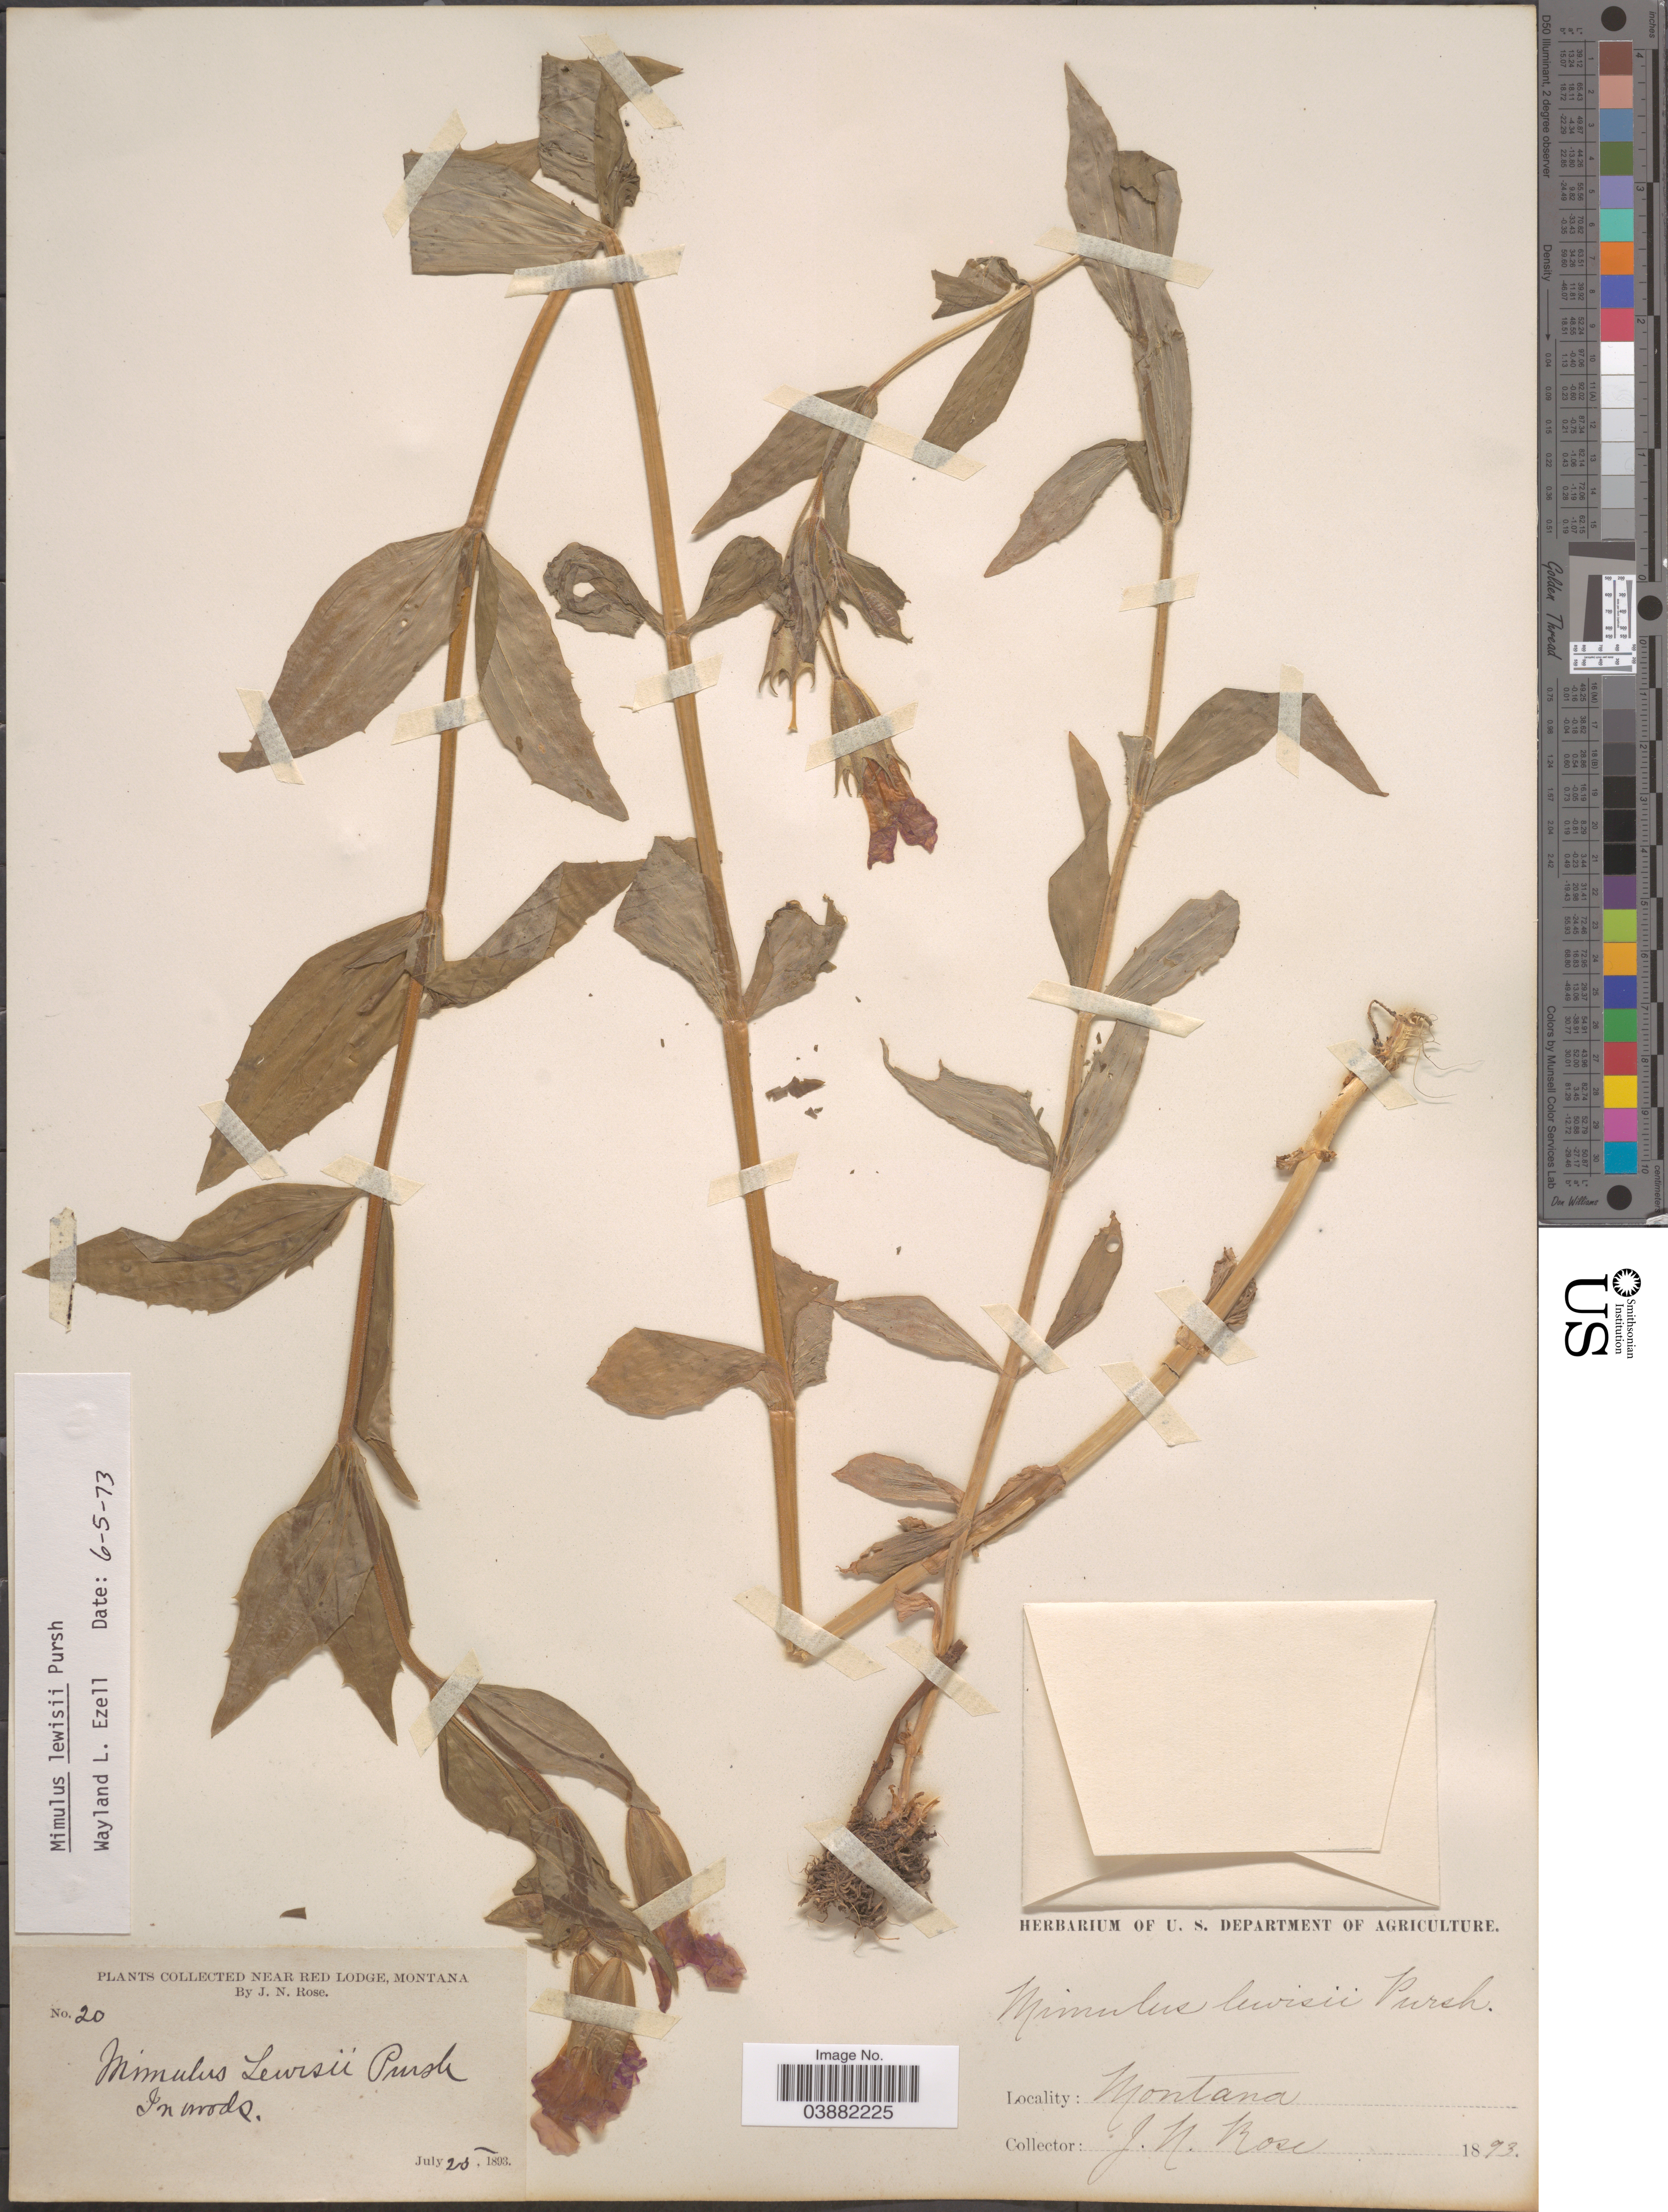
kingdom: Plantae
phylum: Tracheophyta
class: Magnoliopsida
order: Lamiales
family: Phrymaceae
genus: Mimulus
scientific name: Mimulus lewisii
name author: Pursh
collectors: J. N. Rose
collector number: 20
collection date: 1893-07-25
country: United States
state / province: Montana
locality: Near Red Lodge.